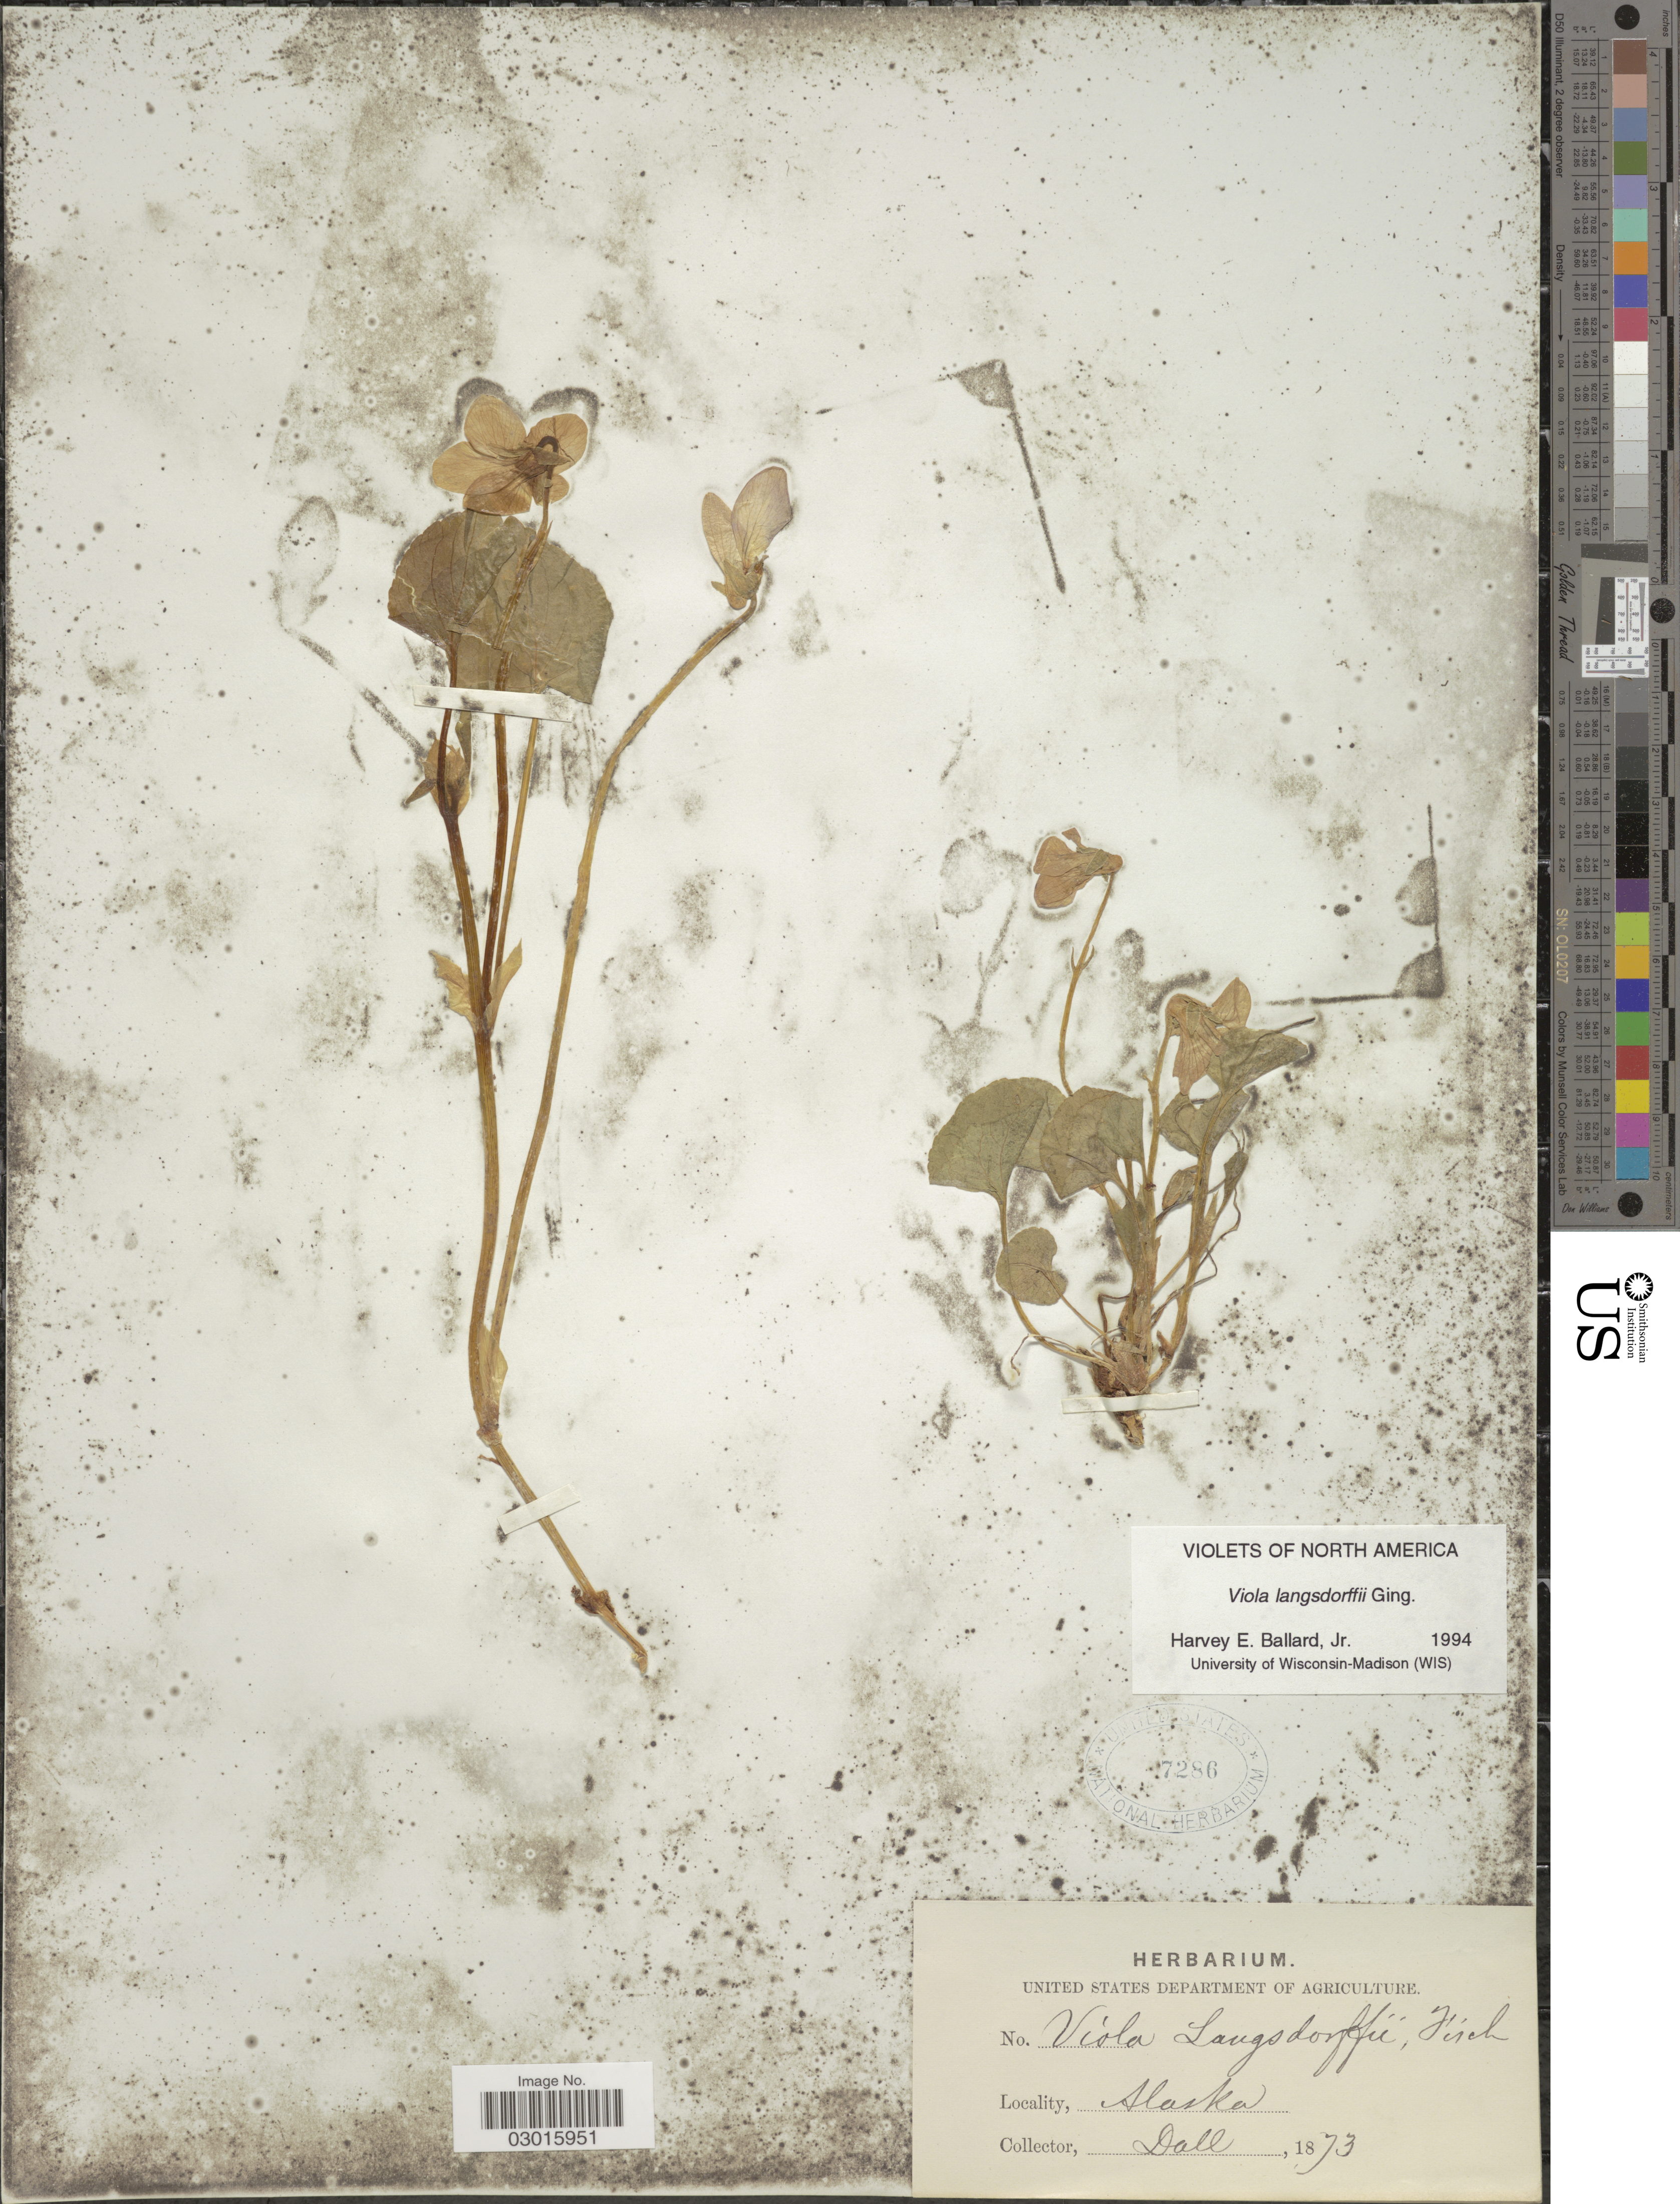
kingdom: Plantae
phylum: Tracheophyta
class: Magnoliopsida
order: Malpighiales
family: Violaceae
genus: Viola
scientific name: Viola langsdorffii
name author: Fisch. ex Ging.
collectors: -. Dall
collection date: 1873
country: United States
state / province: Alaska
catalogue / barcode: US 7286